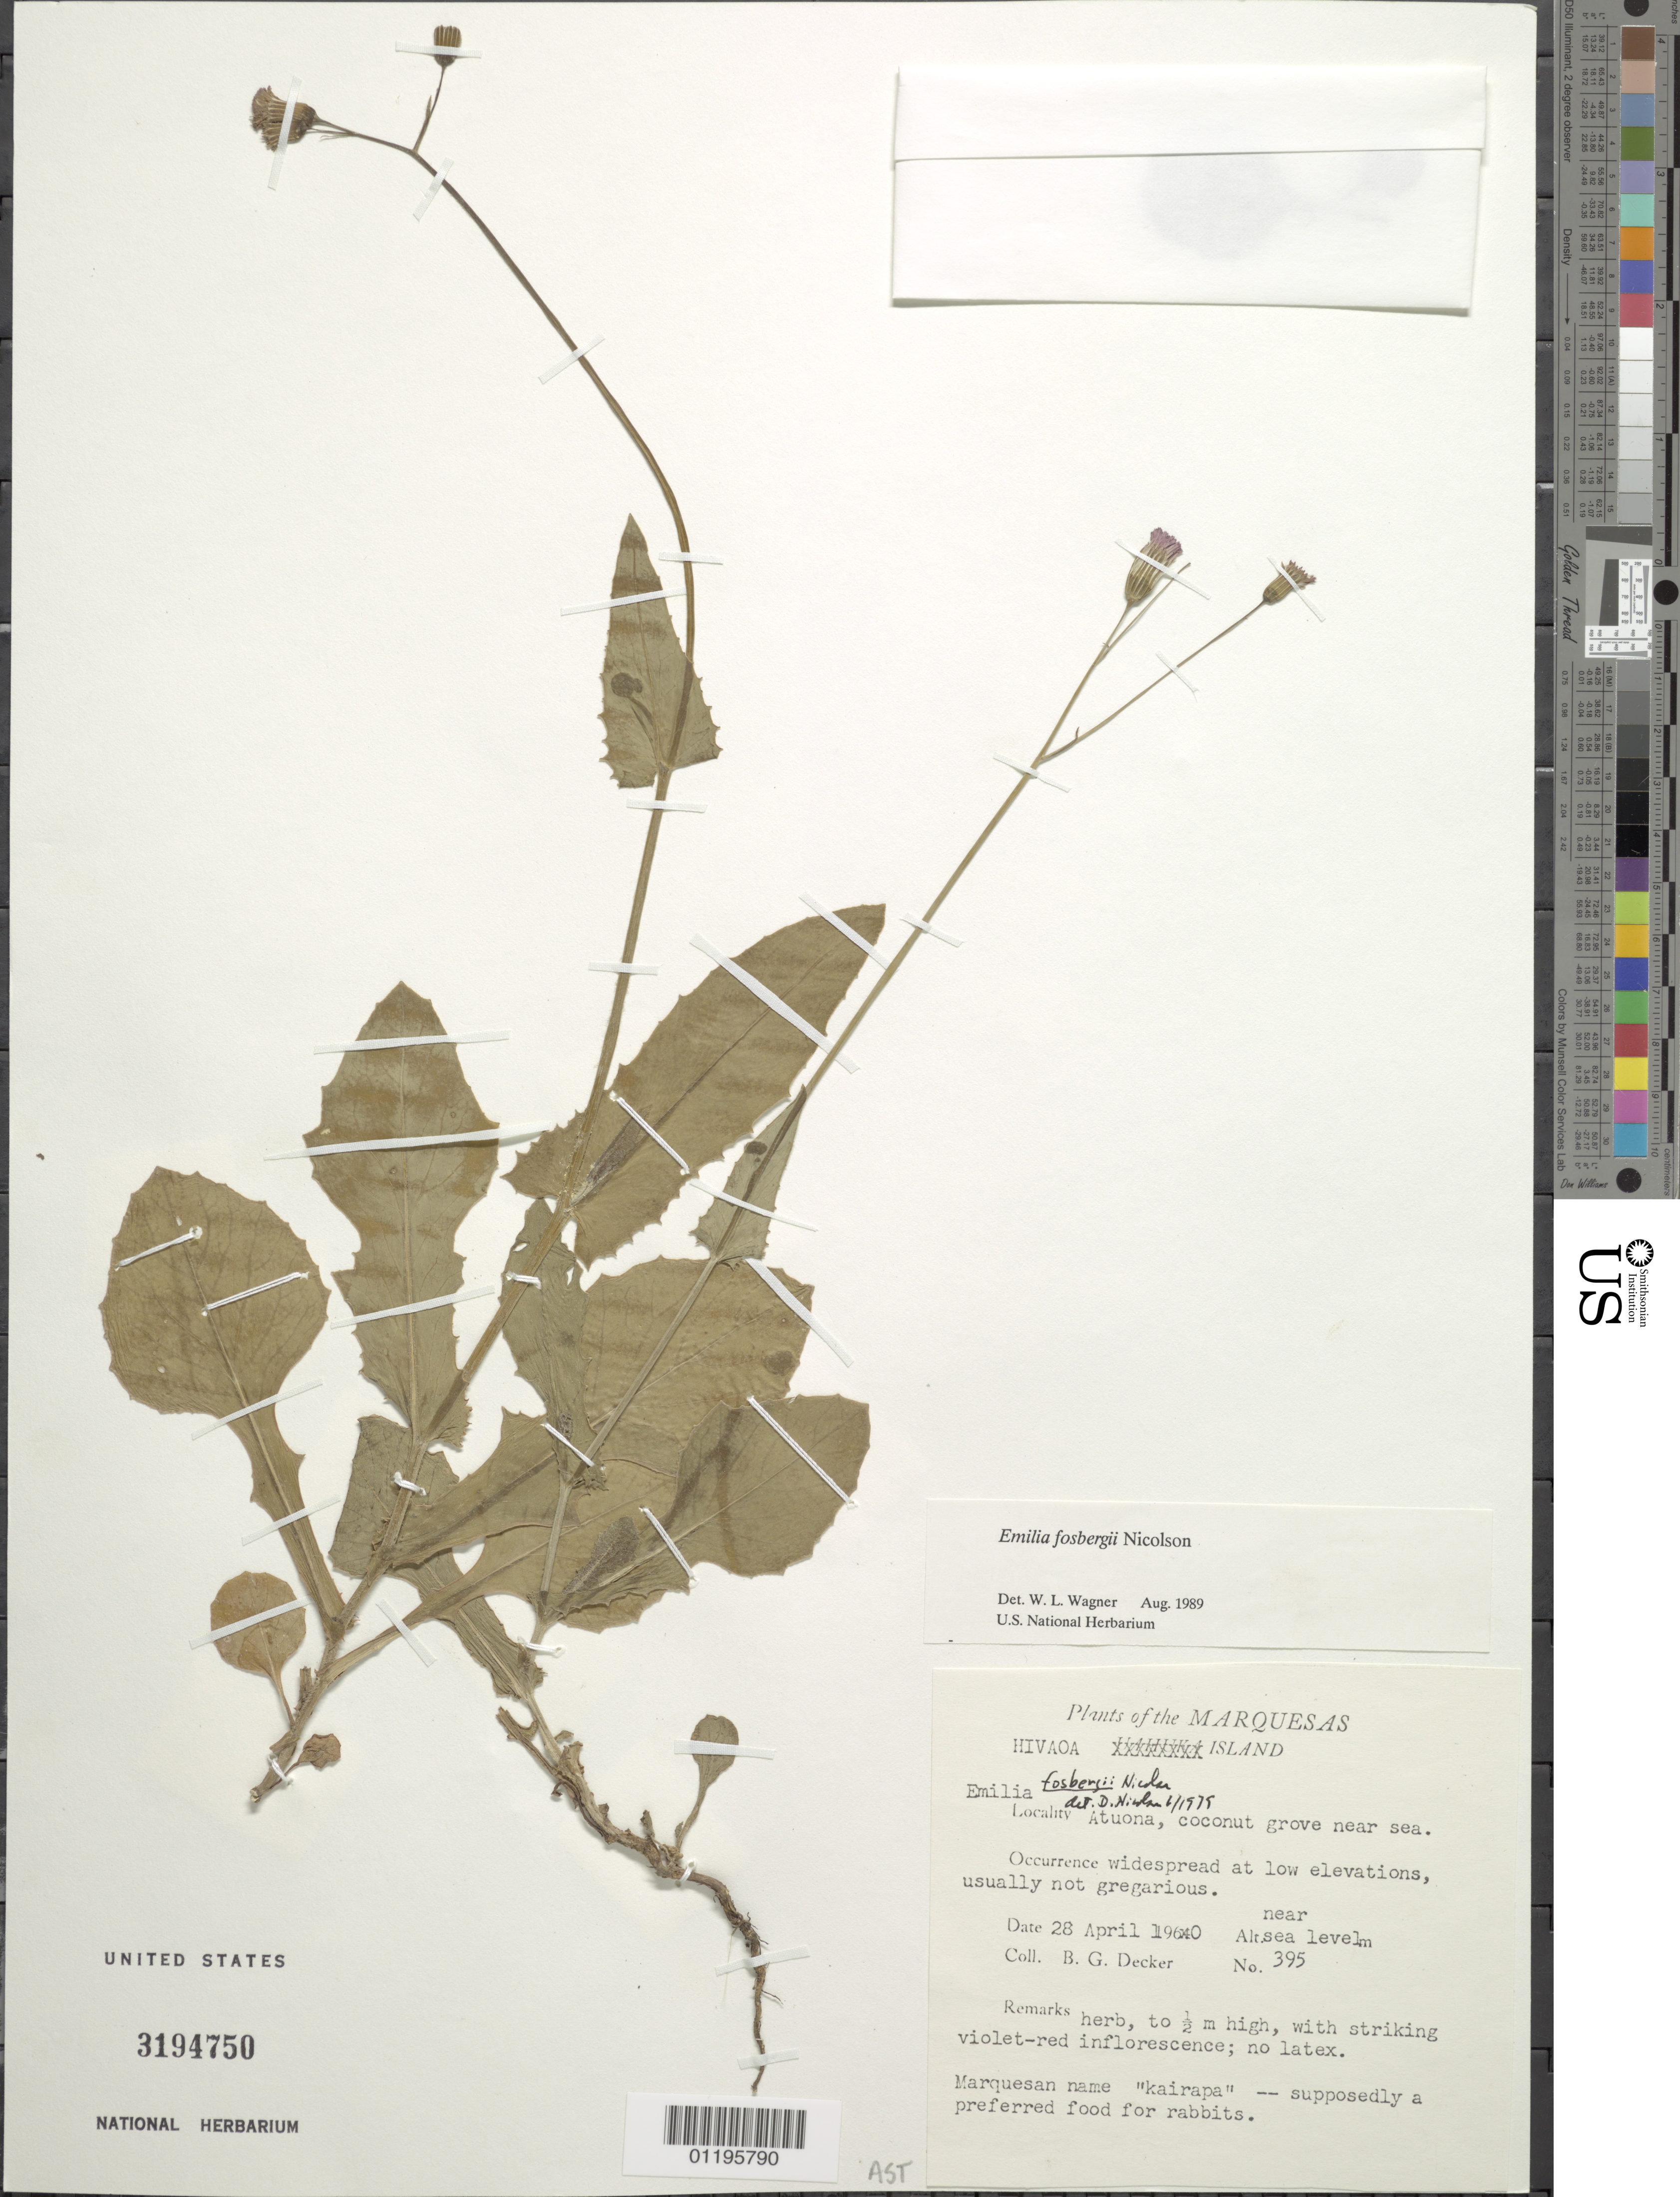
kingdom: Plantae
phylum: Tracheophyta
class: Magnoliopsida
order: Asterales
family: Asteraceae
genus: Emilia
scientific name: Emilia fosbergii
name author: Nicolson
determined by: Wagner, W. L., (BOT), Smithsonian Institution - National Museum of Natural History (UNITED STATES)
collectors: B. G. Decker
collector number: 395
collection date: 1960-04-28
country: French Polynesia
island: Hiva Oa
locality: Atuona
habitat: Coconut plantation near the sea, near sea level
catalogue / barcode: US 3194750